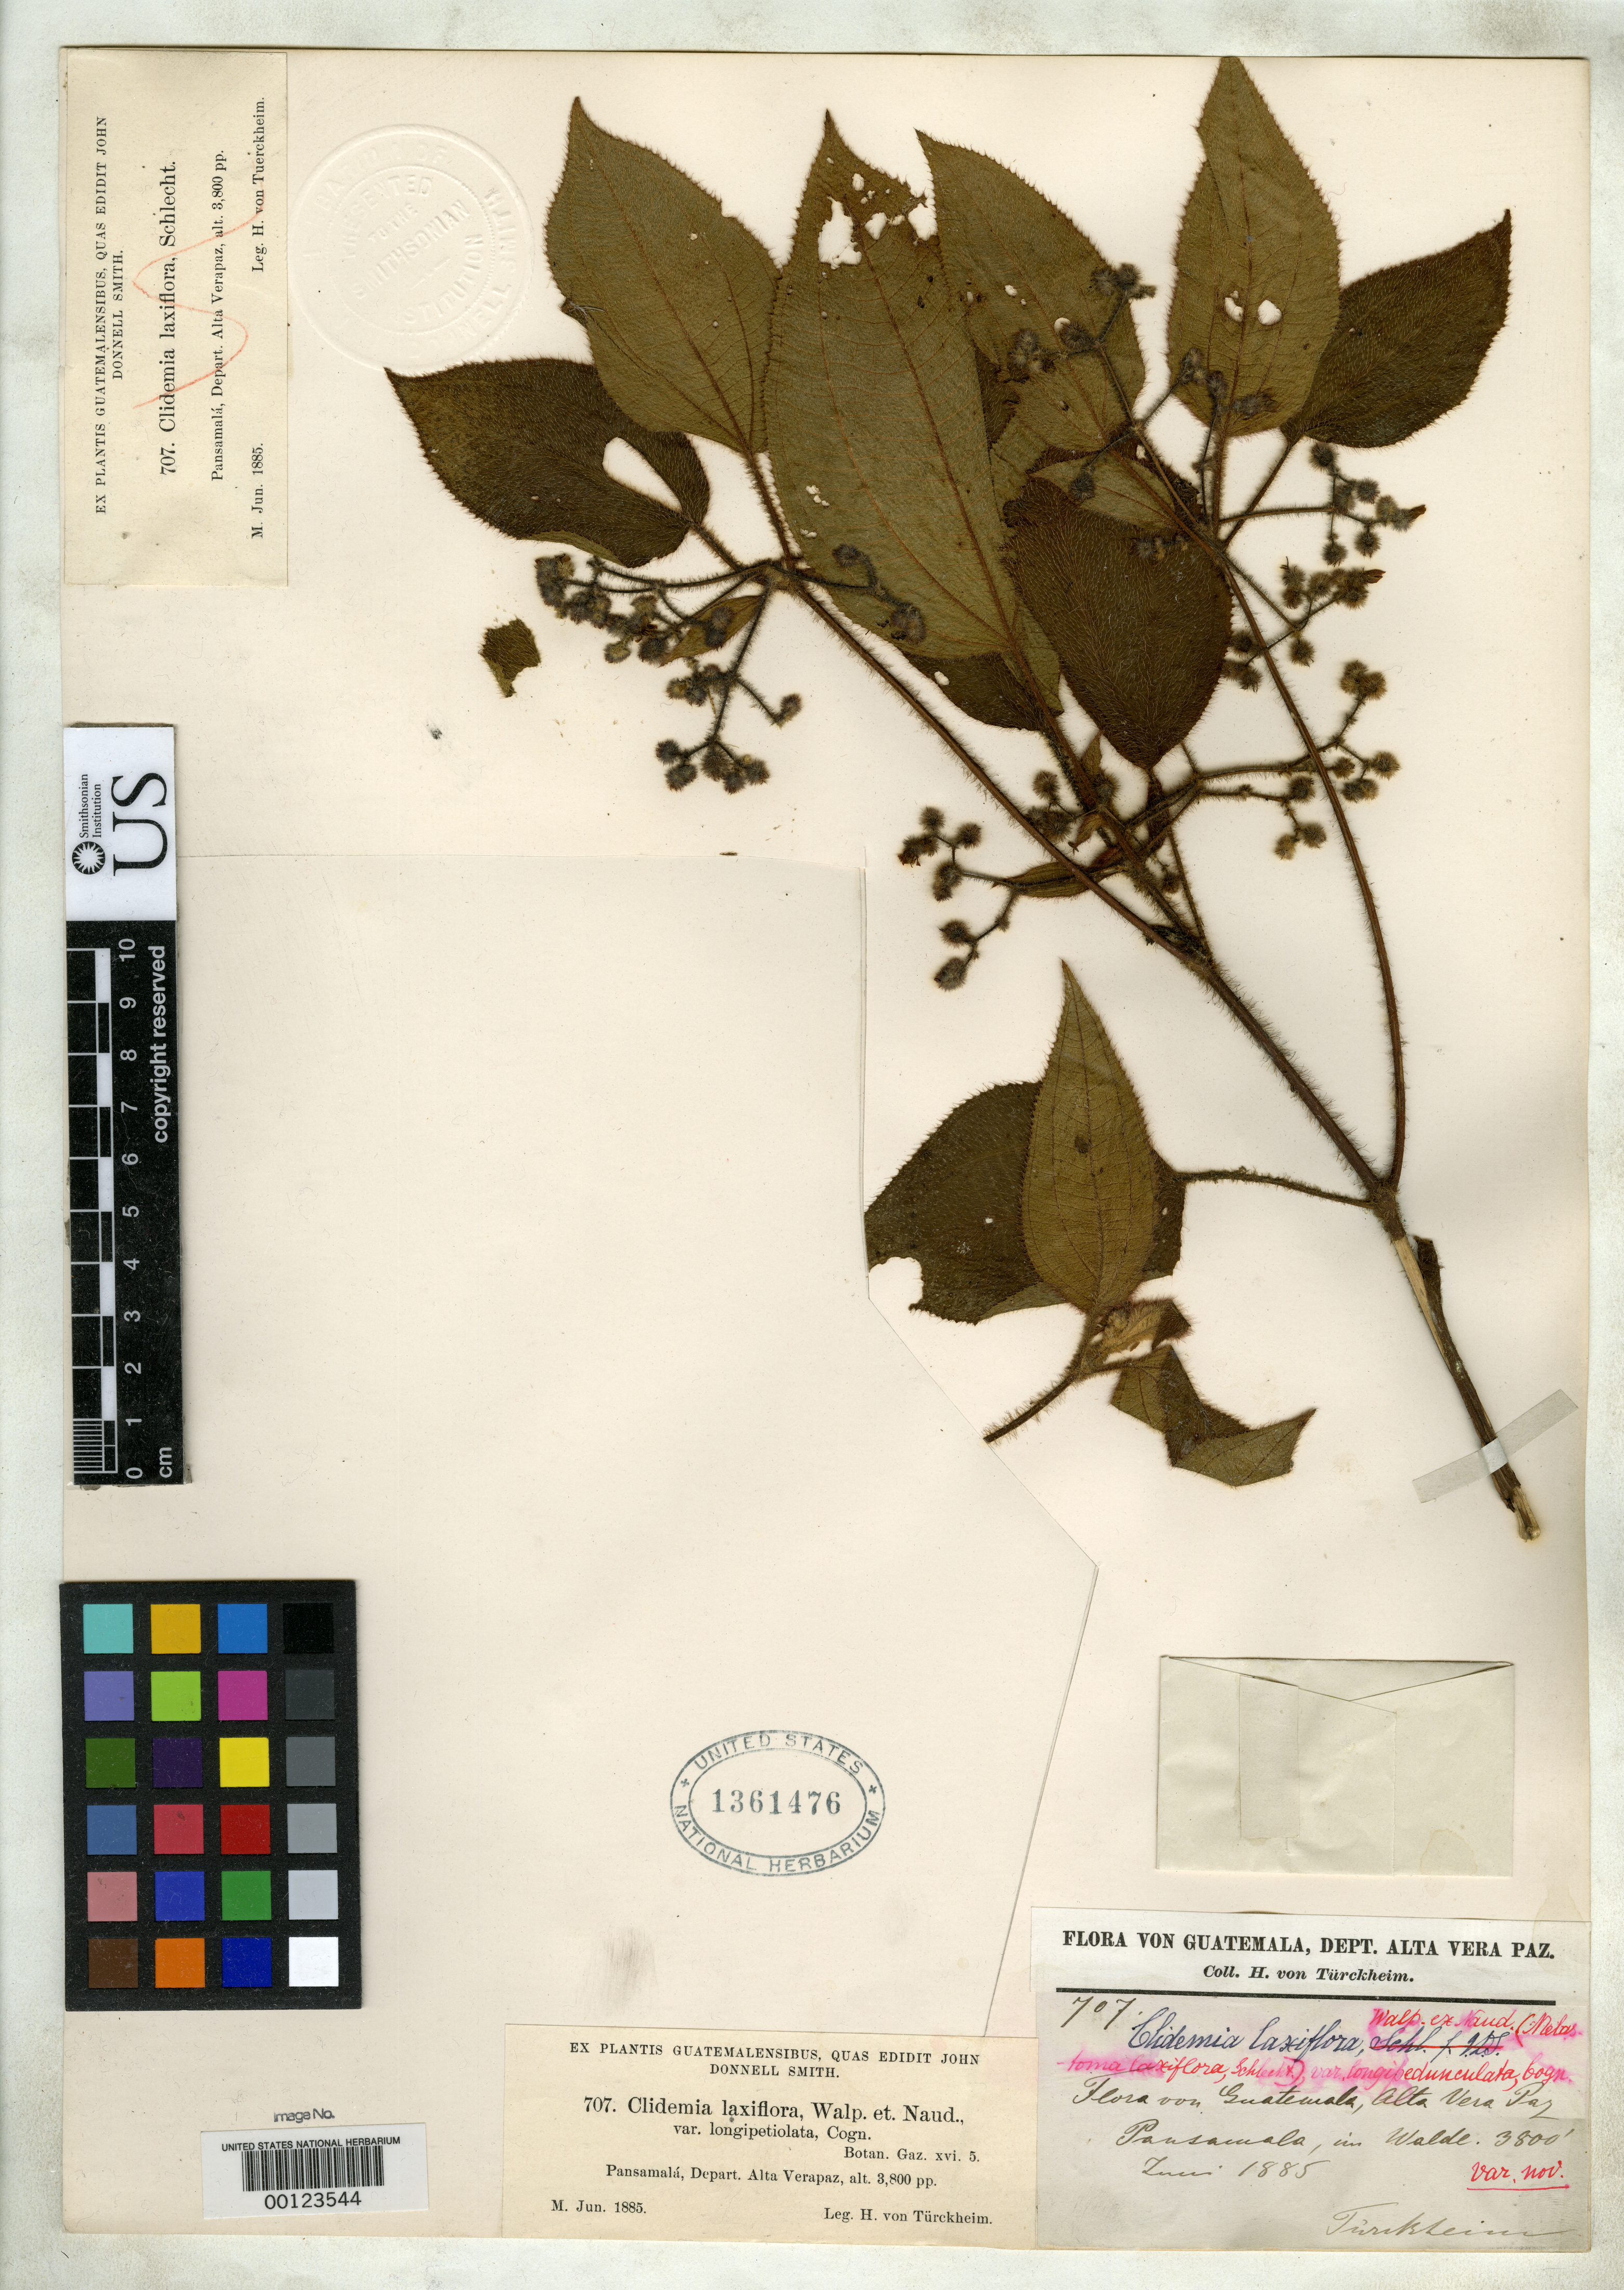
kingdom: Plantae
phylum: Tracheophyta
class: Magnoliopsida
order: Myrtales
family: Melastomataceae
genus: Clidemia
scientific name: Clidemia laxiflora var. longipetiolata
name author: Cogn. in Donn. Sm.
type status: Isotype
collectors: H. von Türckheim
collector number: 707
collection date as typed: Jun 1885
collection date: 1885-06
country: Guatemala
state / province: Alta Verapaz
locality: Pansamalá.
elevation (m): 1158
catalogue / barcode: US 1361476